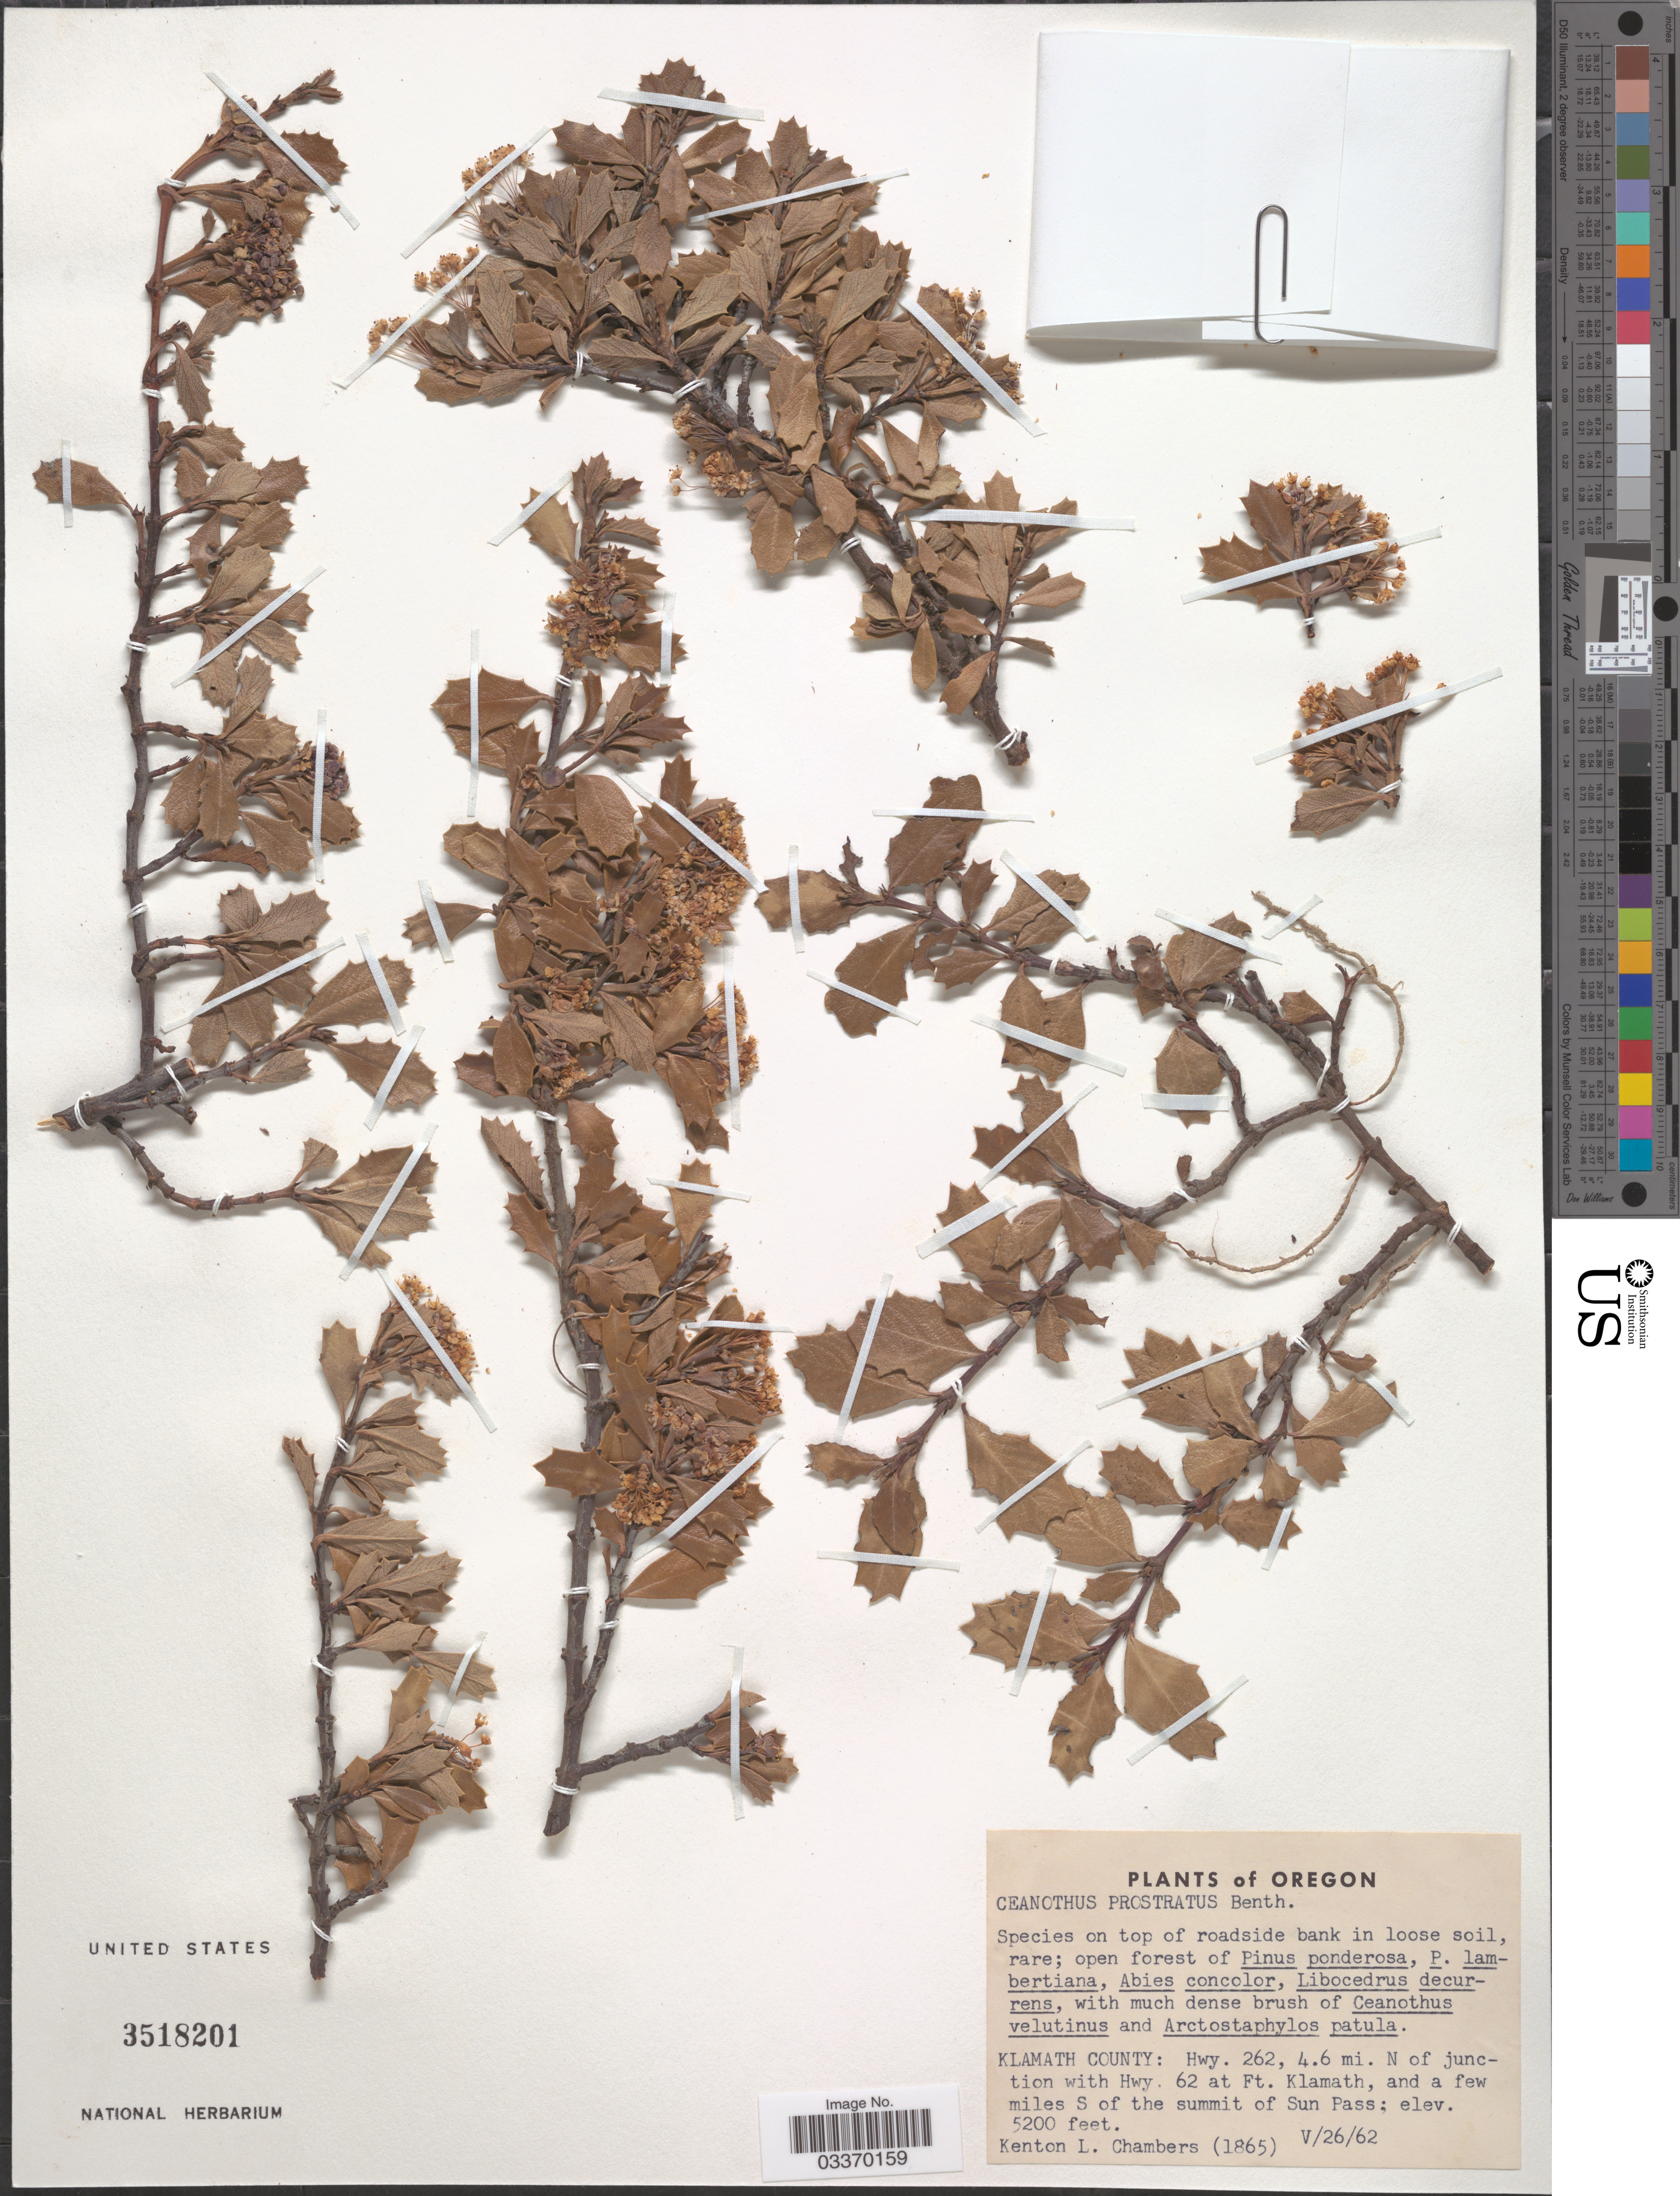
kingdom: Plantae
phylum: Tracheophyta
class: Magnoliopsida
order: Rosales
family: Rhamnaceae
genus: Ceanothus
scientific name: Ceanothus prostratus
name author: Benth.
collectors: K. L. Chambers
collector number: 1865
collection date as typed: Transcribed d/m/y: 26/5/62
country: United States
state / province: Oregon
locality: Klamath County: Hwy. 262, 4.6 mi. N of junction with Hwy. 62 at Ft. Klamath, and a few miles S of the summit of Sun Pass.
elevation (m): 1585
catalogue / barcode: US 3518201